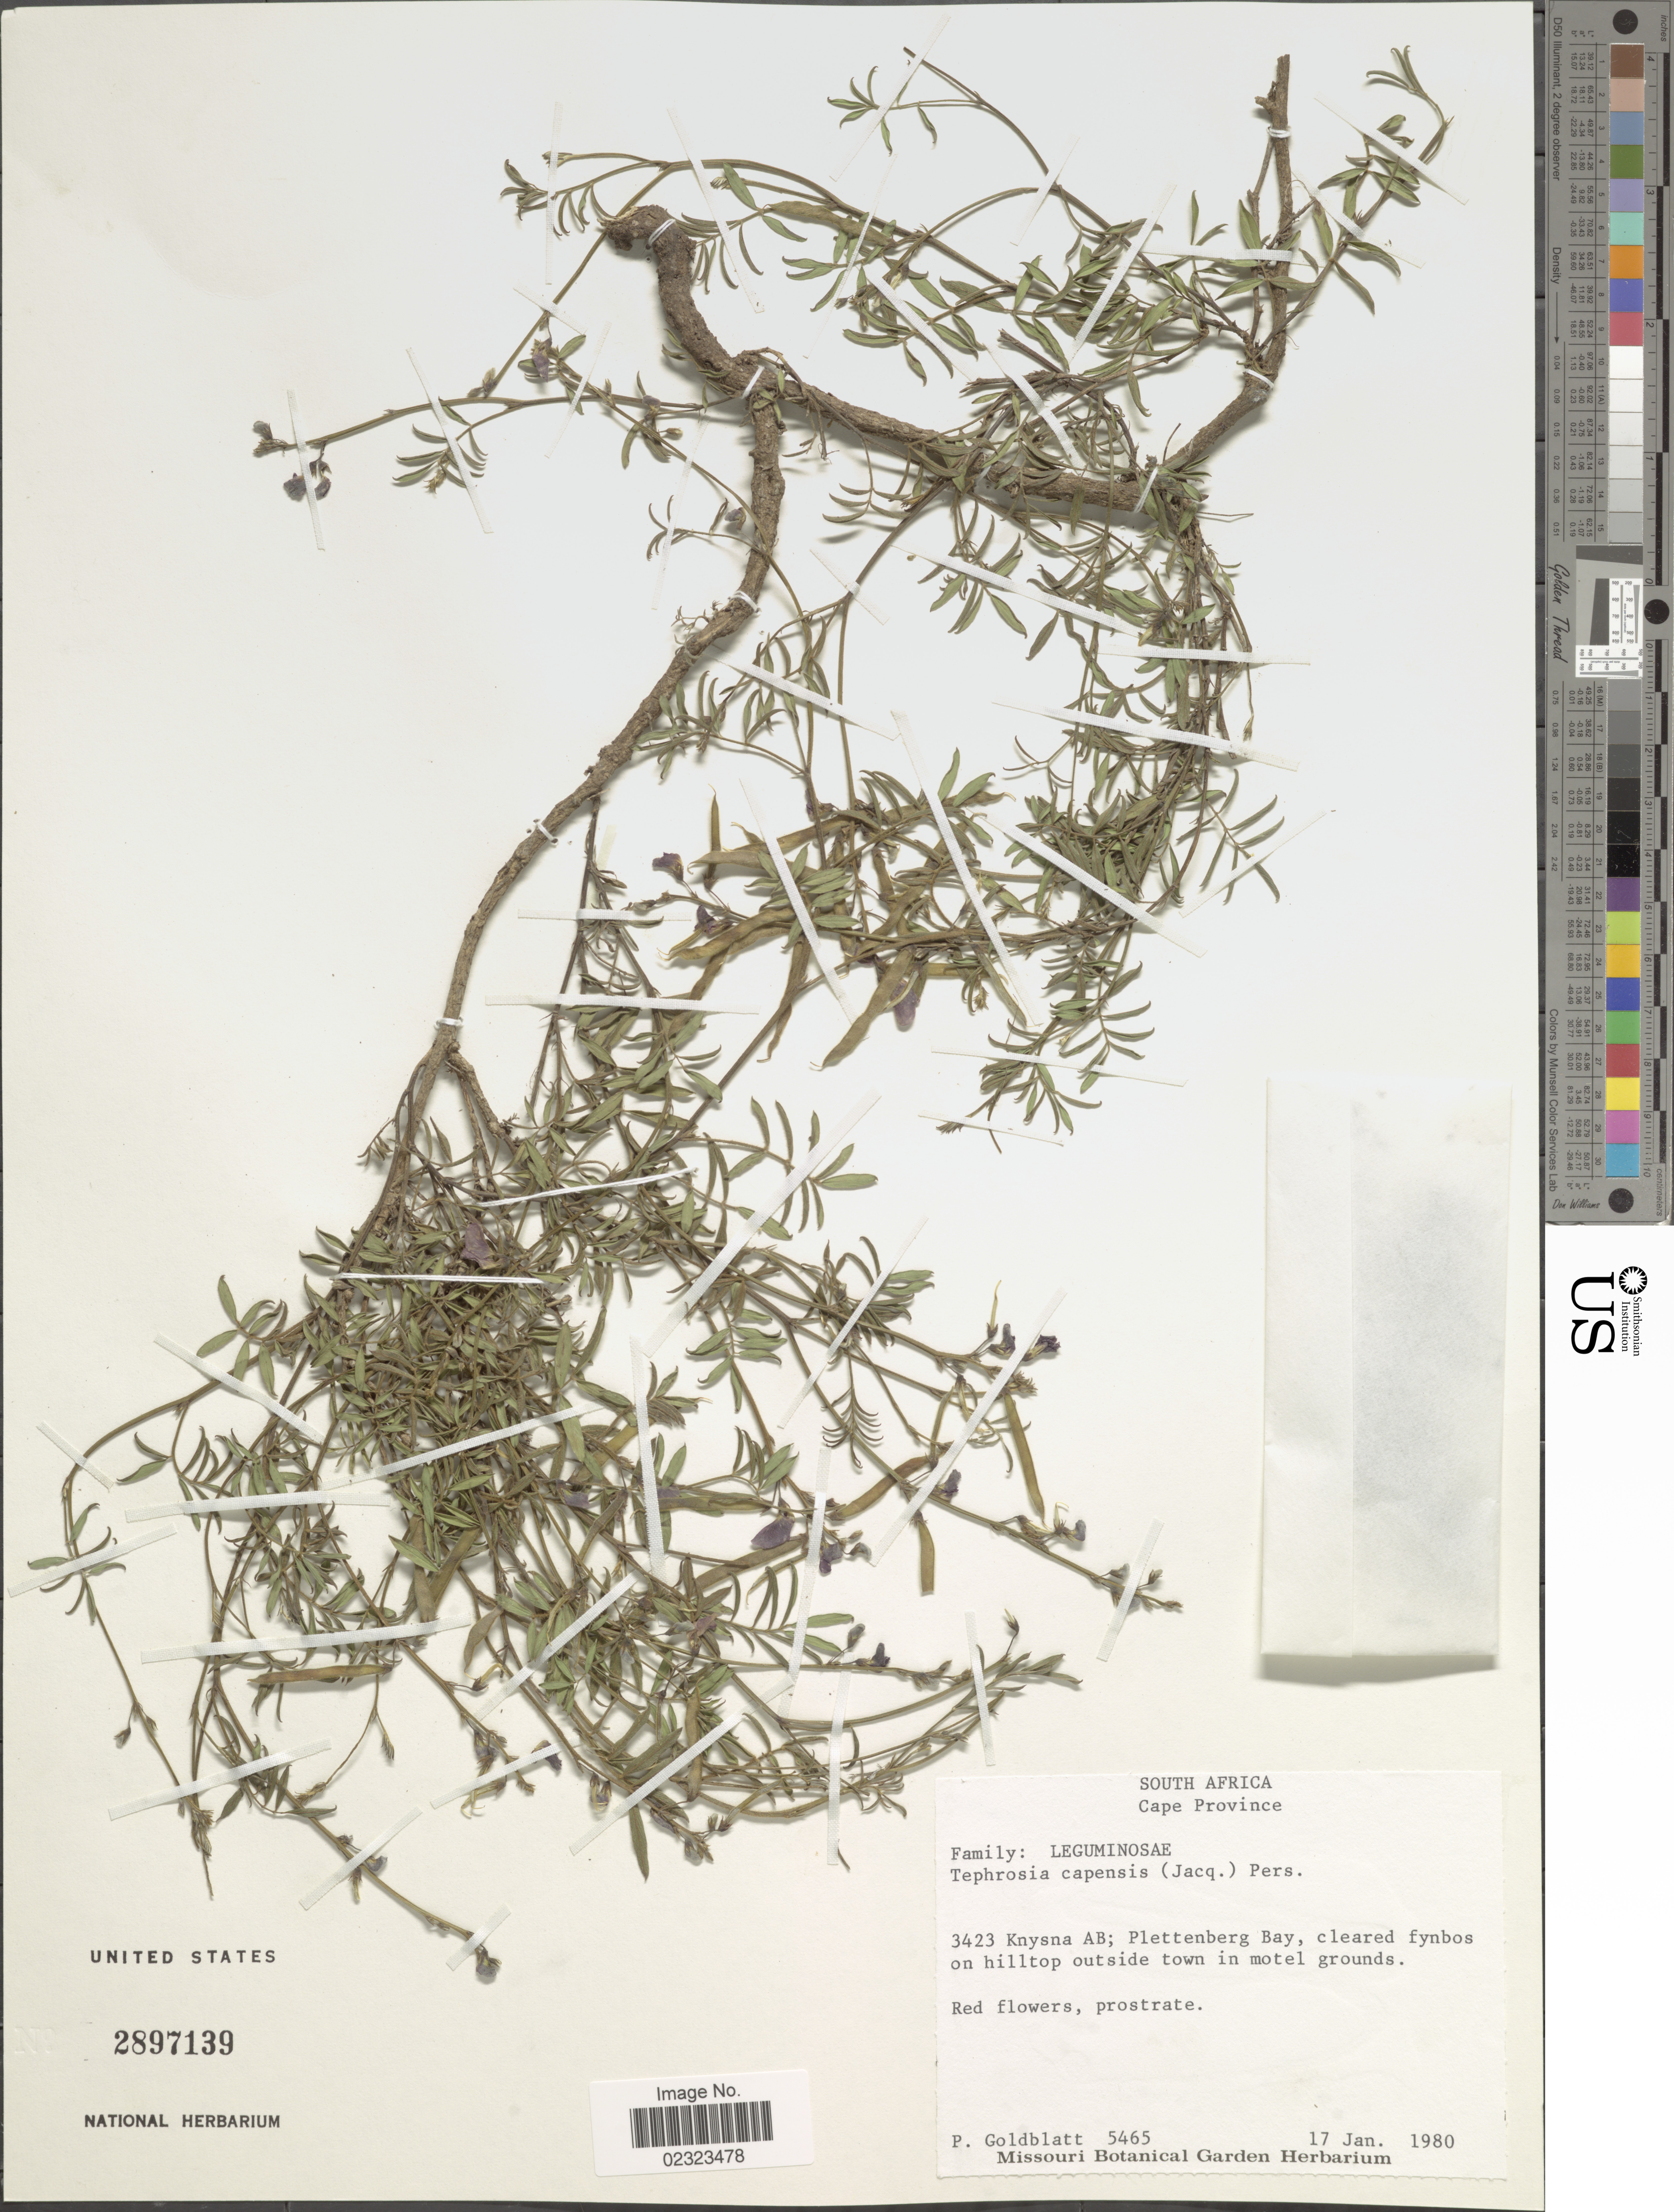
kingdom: Plantae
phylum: Tracheophyta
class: Magnoliopsida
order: Fabales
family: Fabaceae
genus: Tephrosia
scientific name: Tephrosia capensis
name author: (Jacq.) Pers.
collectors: P. Goldblatt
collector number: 5465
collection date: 1980-01-17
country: South Africa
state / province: Western Cape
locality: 3423 Kysna AB; Plettenberg Bay, cleared fynbos on hilltop outside town in motel grounds.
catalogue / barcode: US 2897139